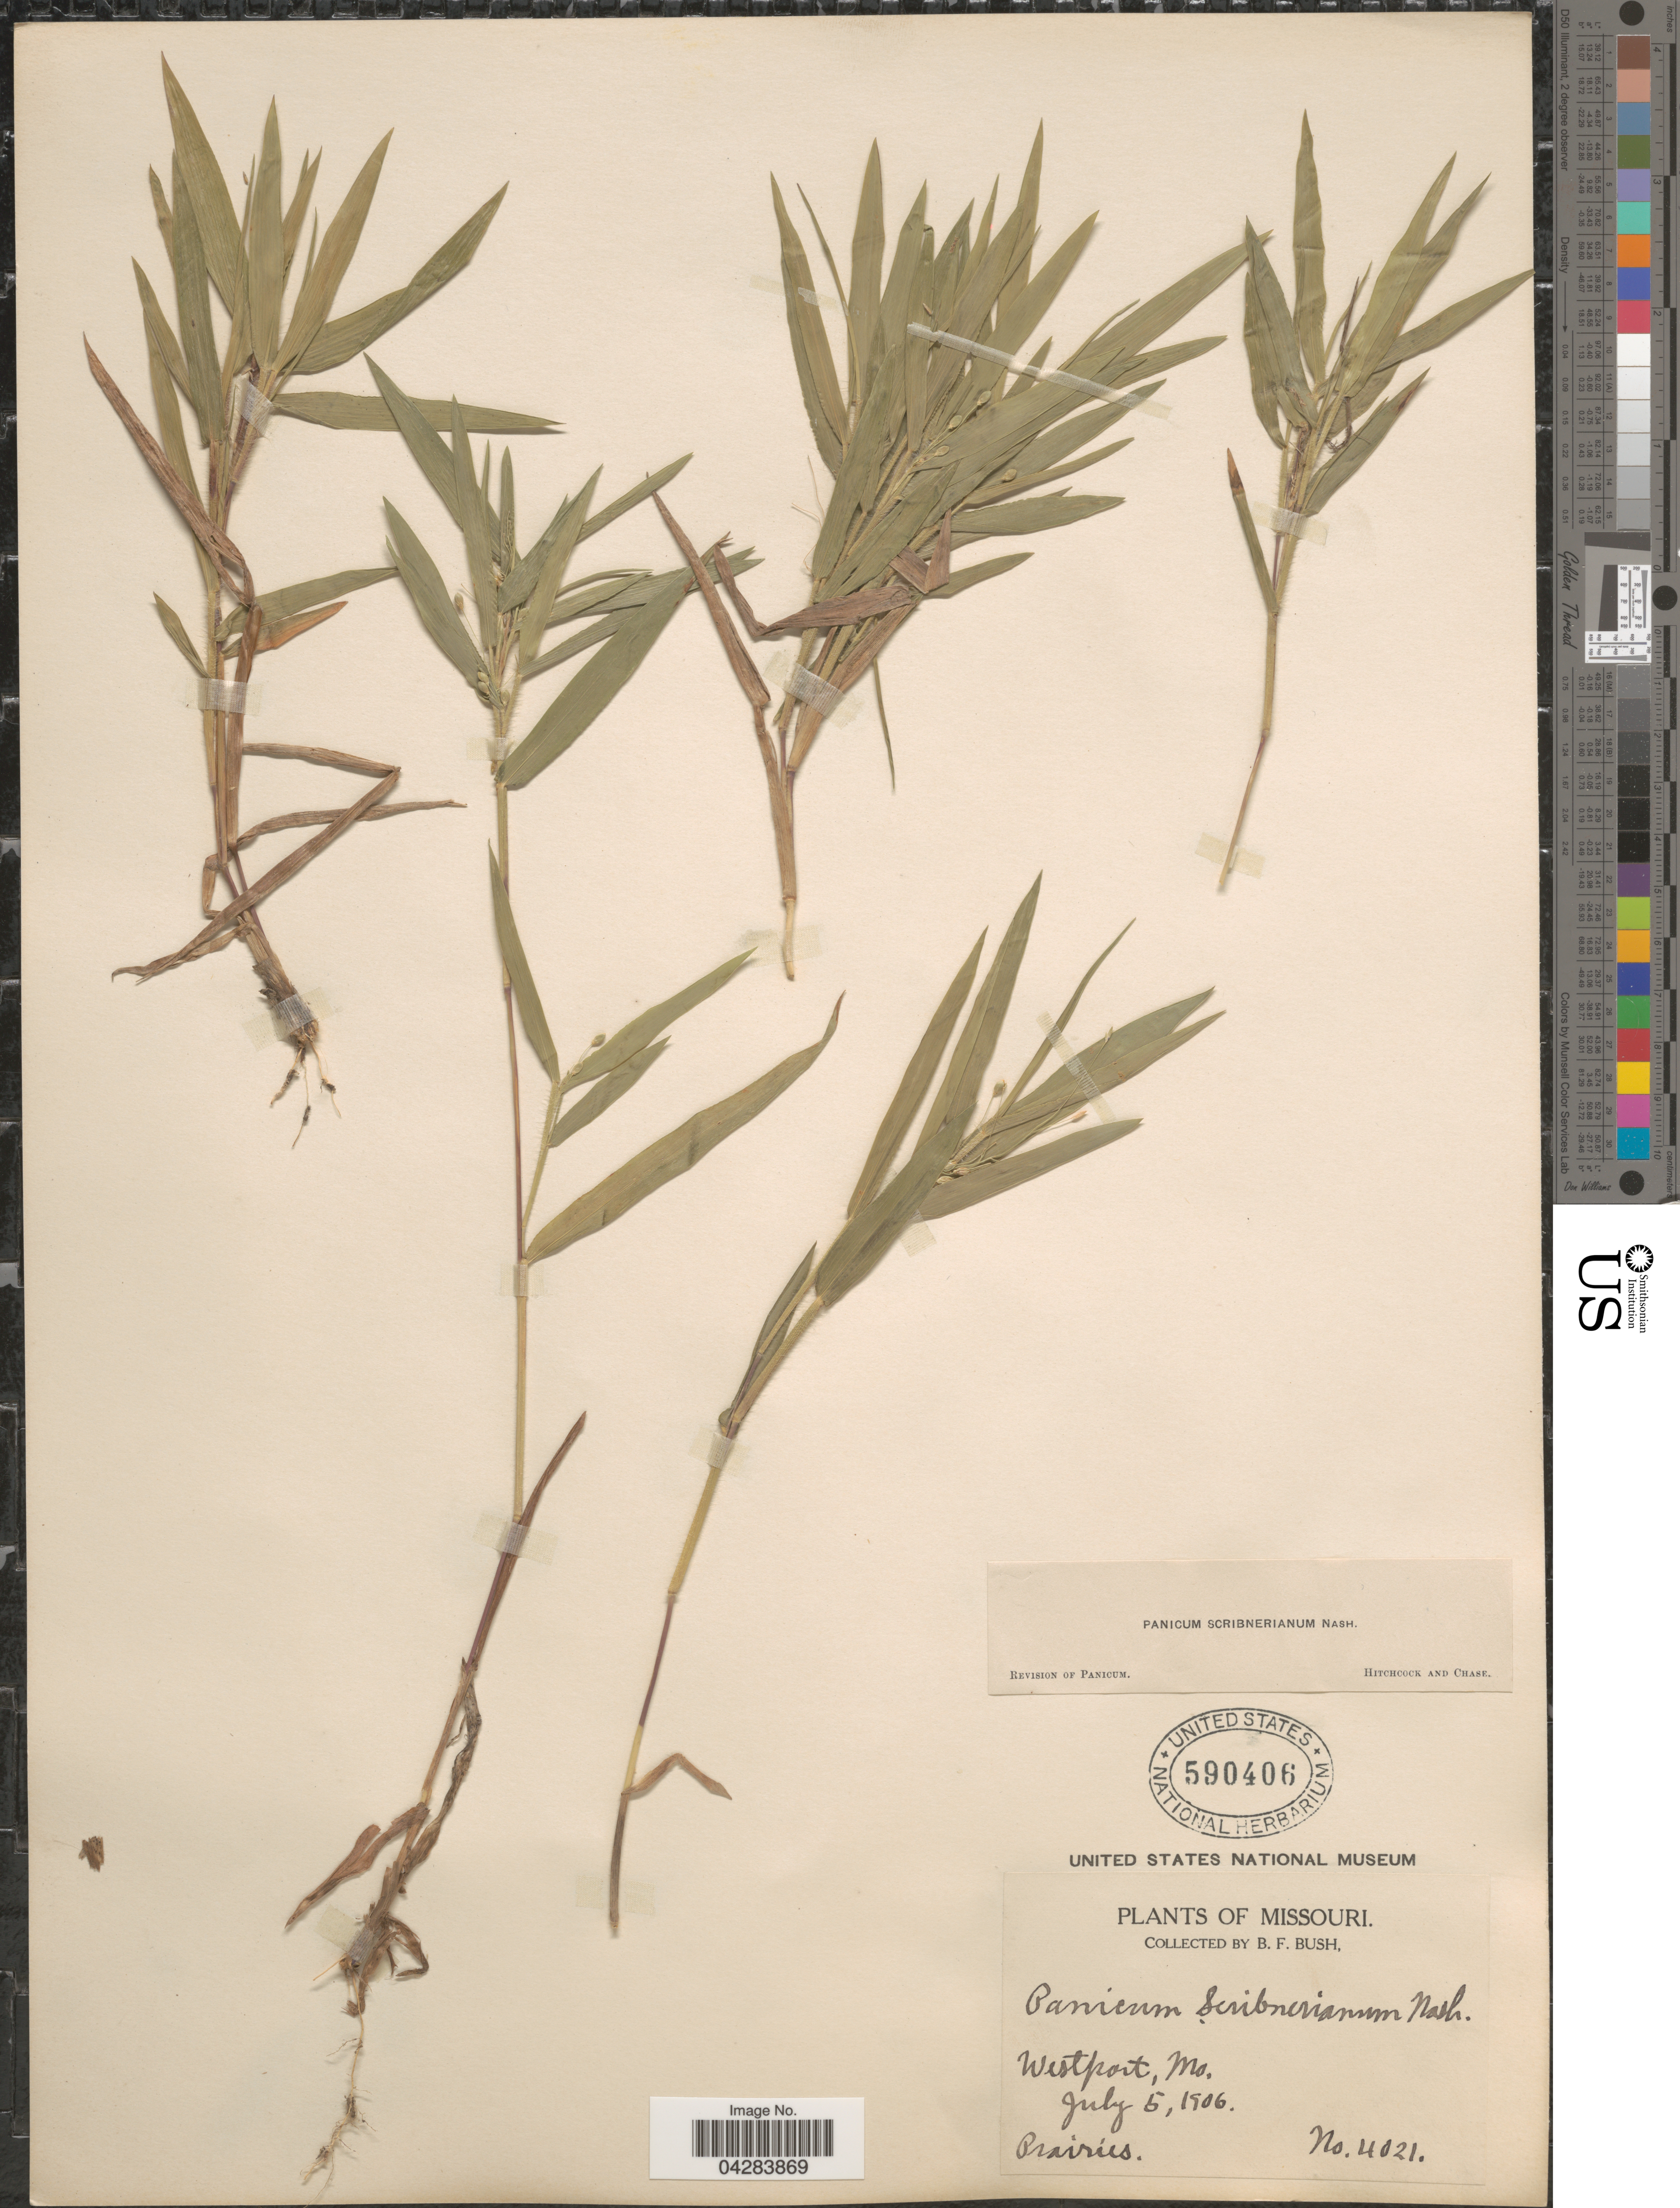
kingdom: Plantae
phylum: Tracheophyta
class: Liliopsida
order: Poales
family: Poaceae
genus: Dichanthelium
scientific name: Dichanthelium oligosanthes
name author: (Schult.) Gould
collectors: B. F. Bush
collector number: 4021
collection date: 1906-07-05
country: United States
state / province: Missouri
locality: Westport.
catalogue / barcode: US 590406